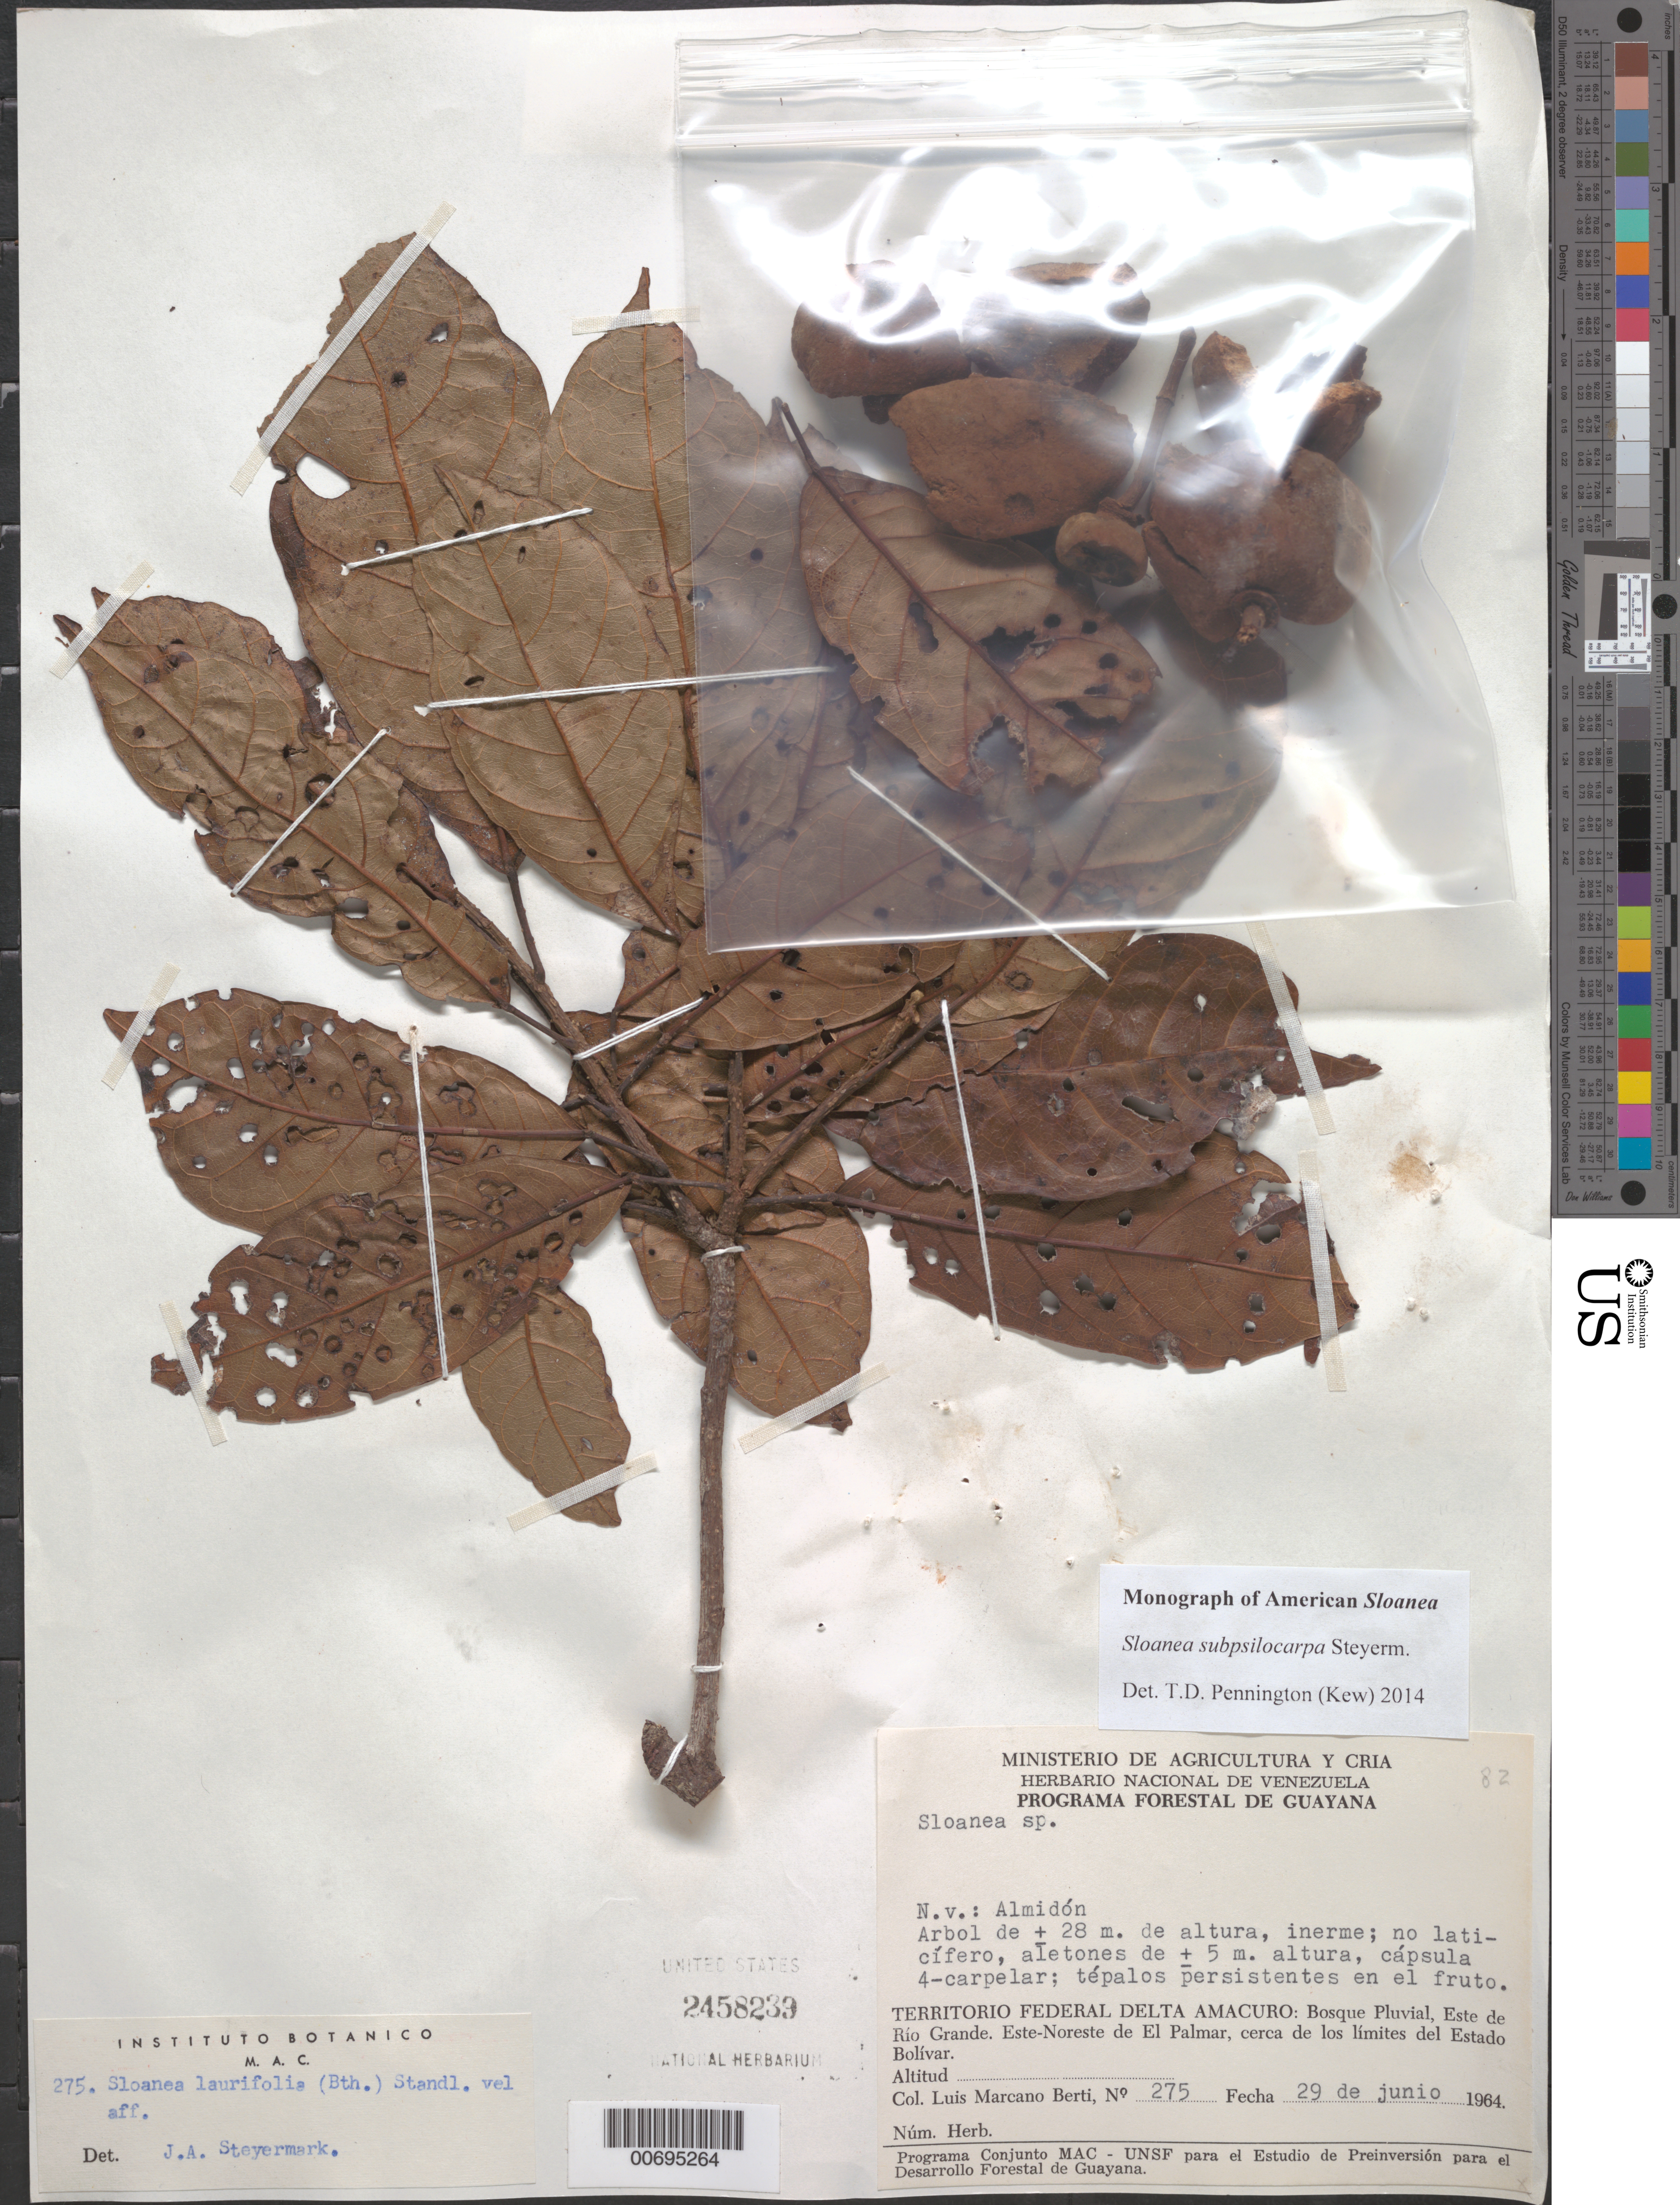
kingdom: Plantae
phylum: Tracheophyta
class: Magnoliopsida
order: Oxalidales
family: Elaeocarpaceae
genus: Sloanea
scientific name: Sloanea laurifolia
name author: (Benth.) Benth.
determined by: Steyermark, Julian A., (VEN)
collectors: L. Marcano-Berti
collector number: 275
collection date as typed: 27-Jun-64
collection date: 1964-06-27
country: Venezuela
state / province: Delta Amacuro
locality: Este de Río Grande, ENE de El Palmar, cerca de los limites del Estado Bolívar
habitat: Bosque pluvial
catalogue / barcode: US 2458239